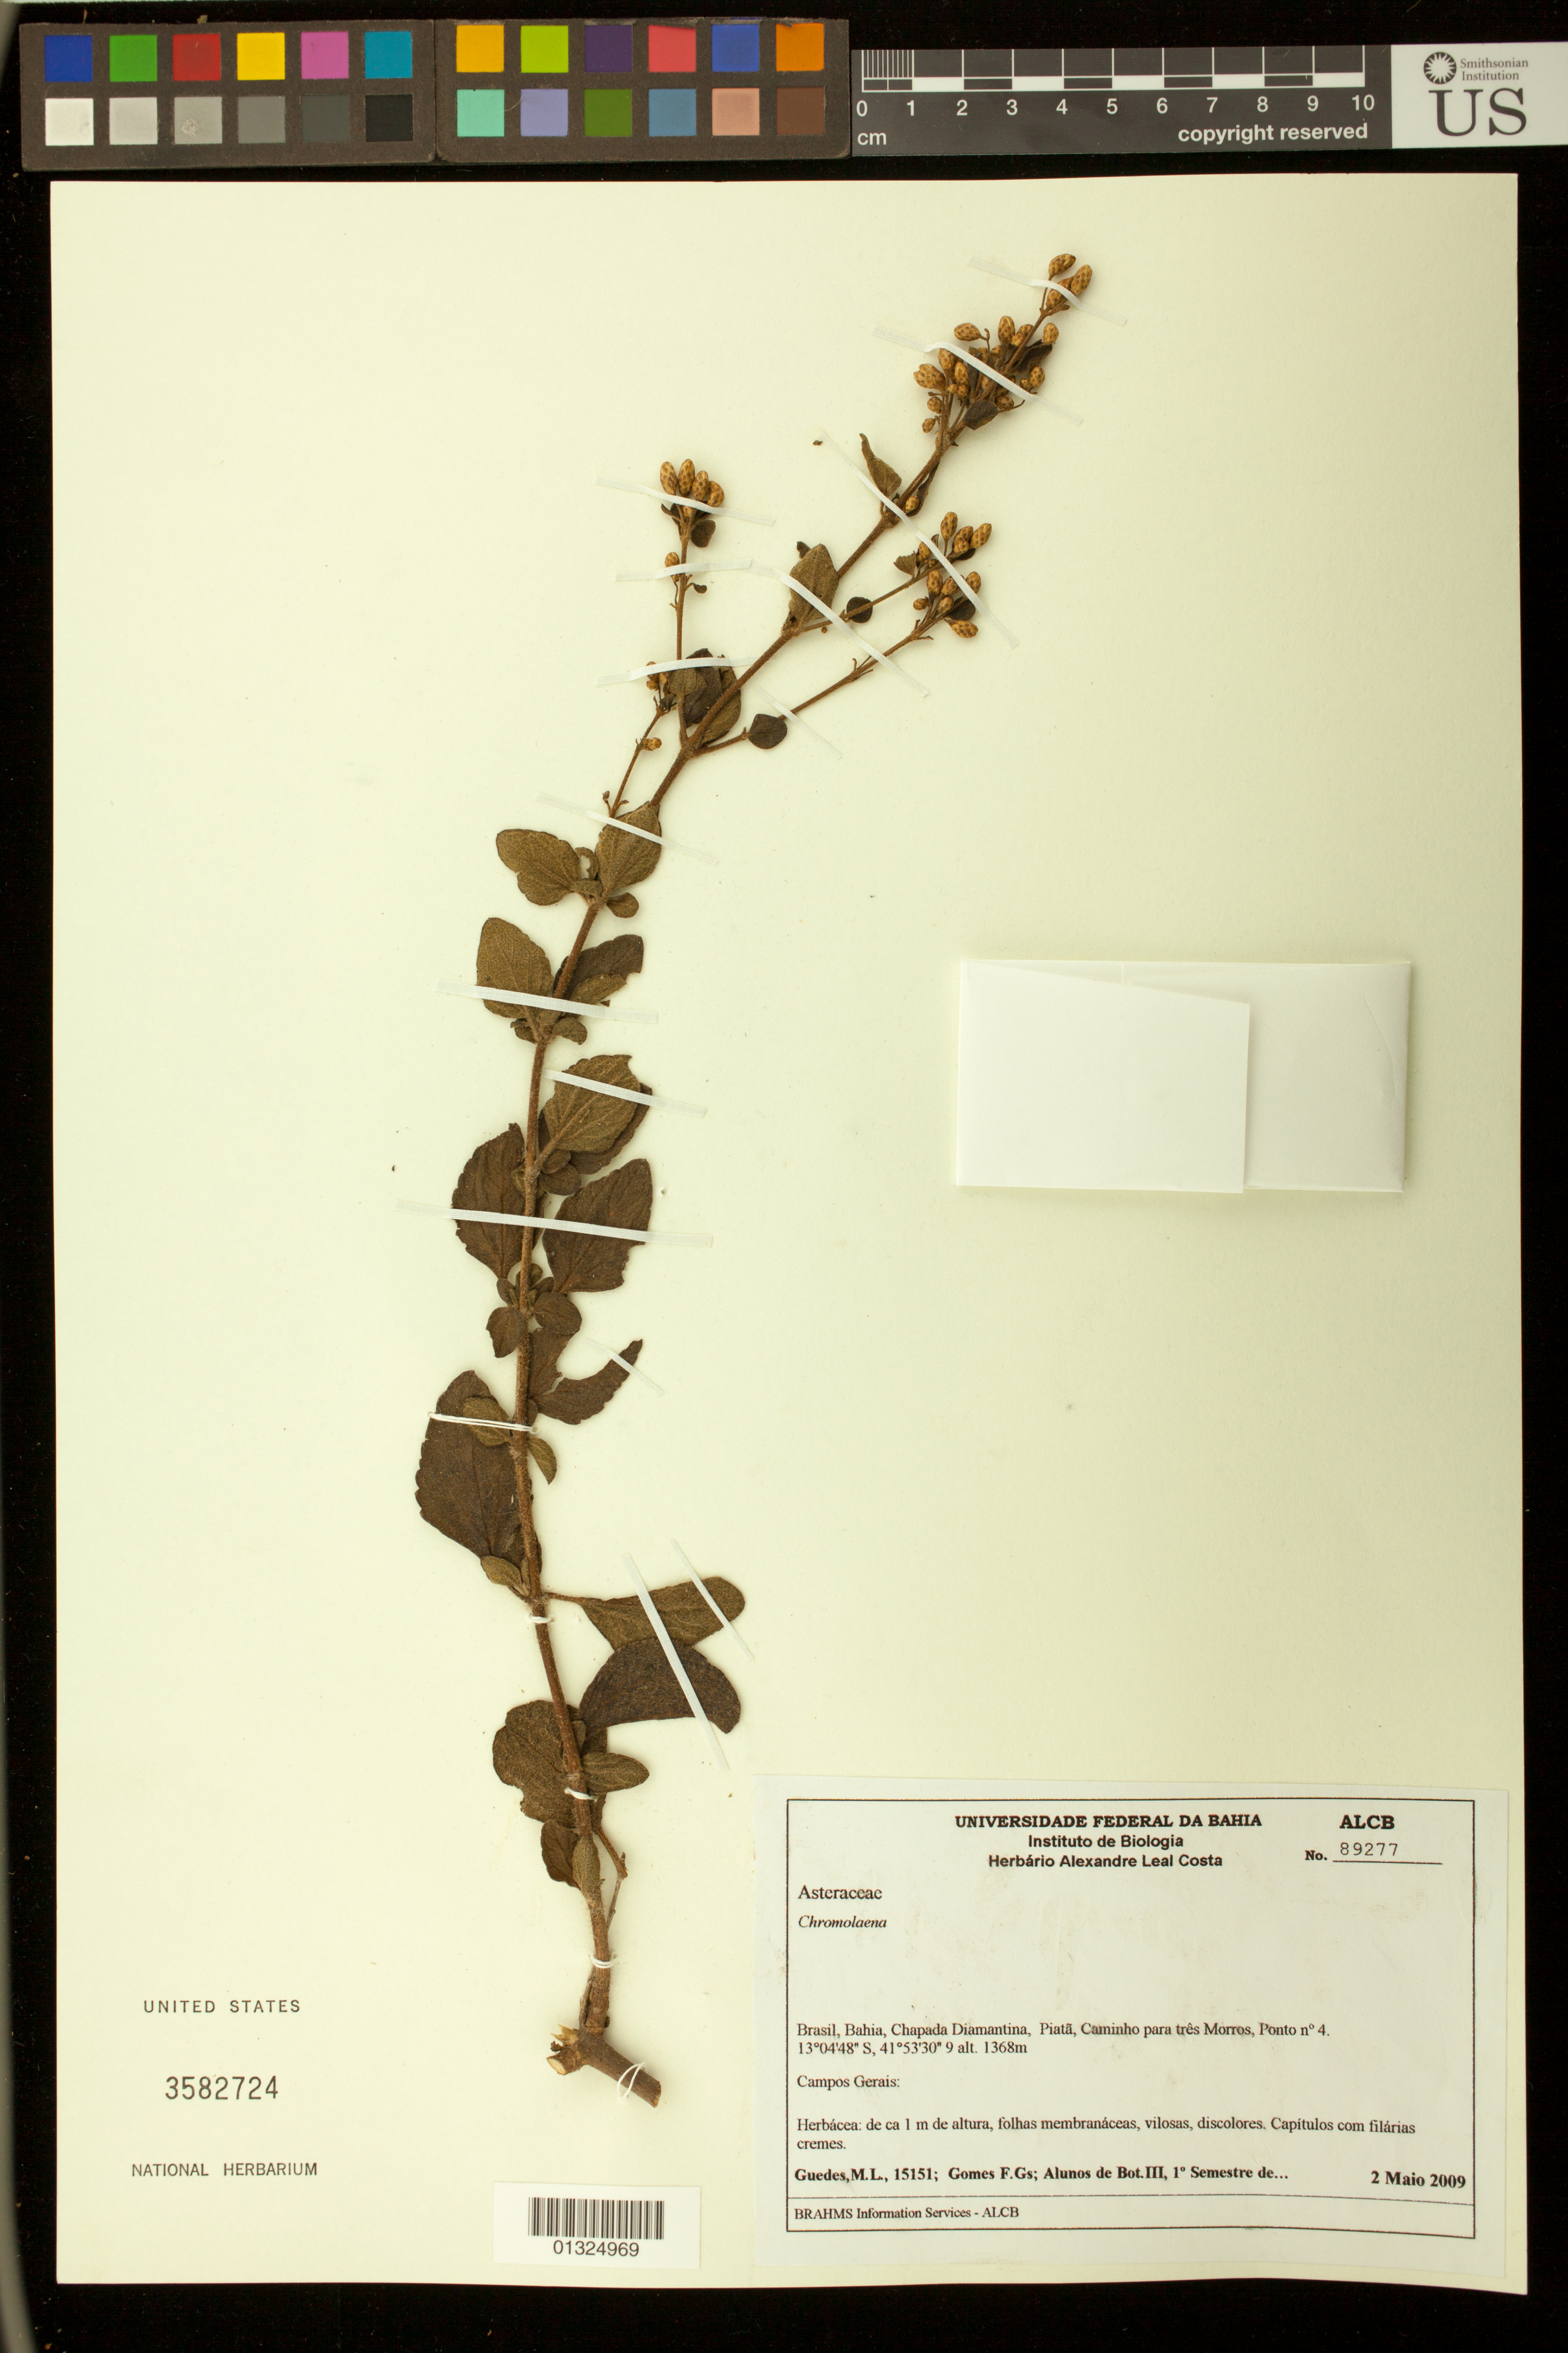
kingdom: Plantae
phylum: Tracheophyta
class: Magnoliopsida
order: Asterales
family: Asteraceae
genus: Chromolaena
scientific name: Chromolaena sp.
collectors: M. L. Guedes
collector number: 15151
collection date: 2009-05-02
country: Brazil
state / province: Bahia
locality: Chapada Diamantina, Piata, Caminho para Tres Morros. Ponto no. 4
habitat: Gampos Gerais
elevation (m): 1368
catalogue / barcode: US 3582724